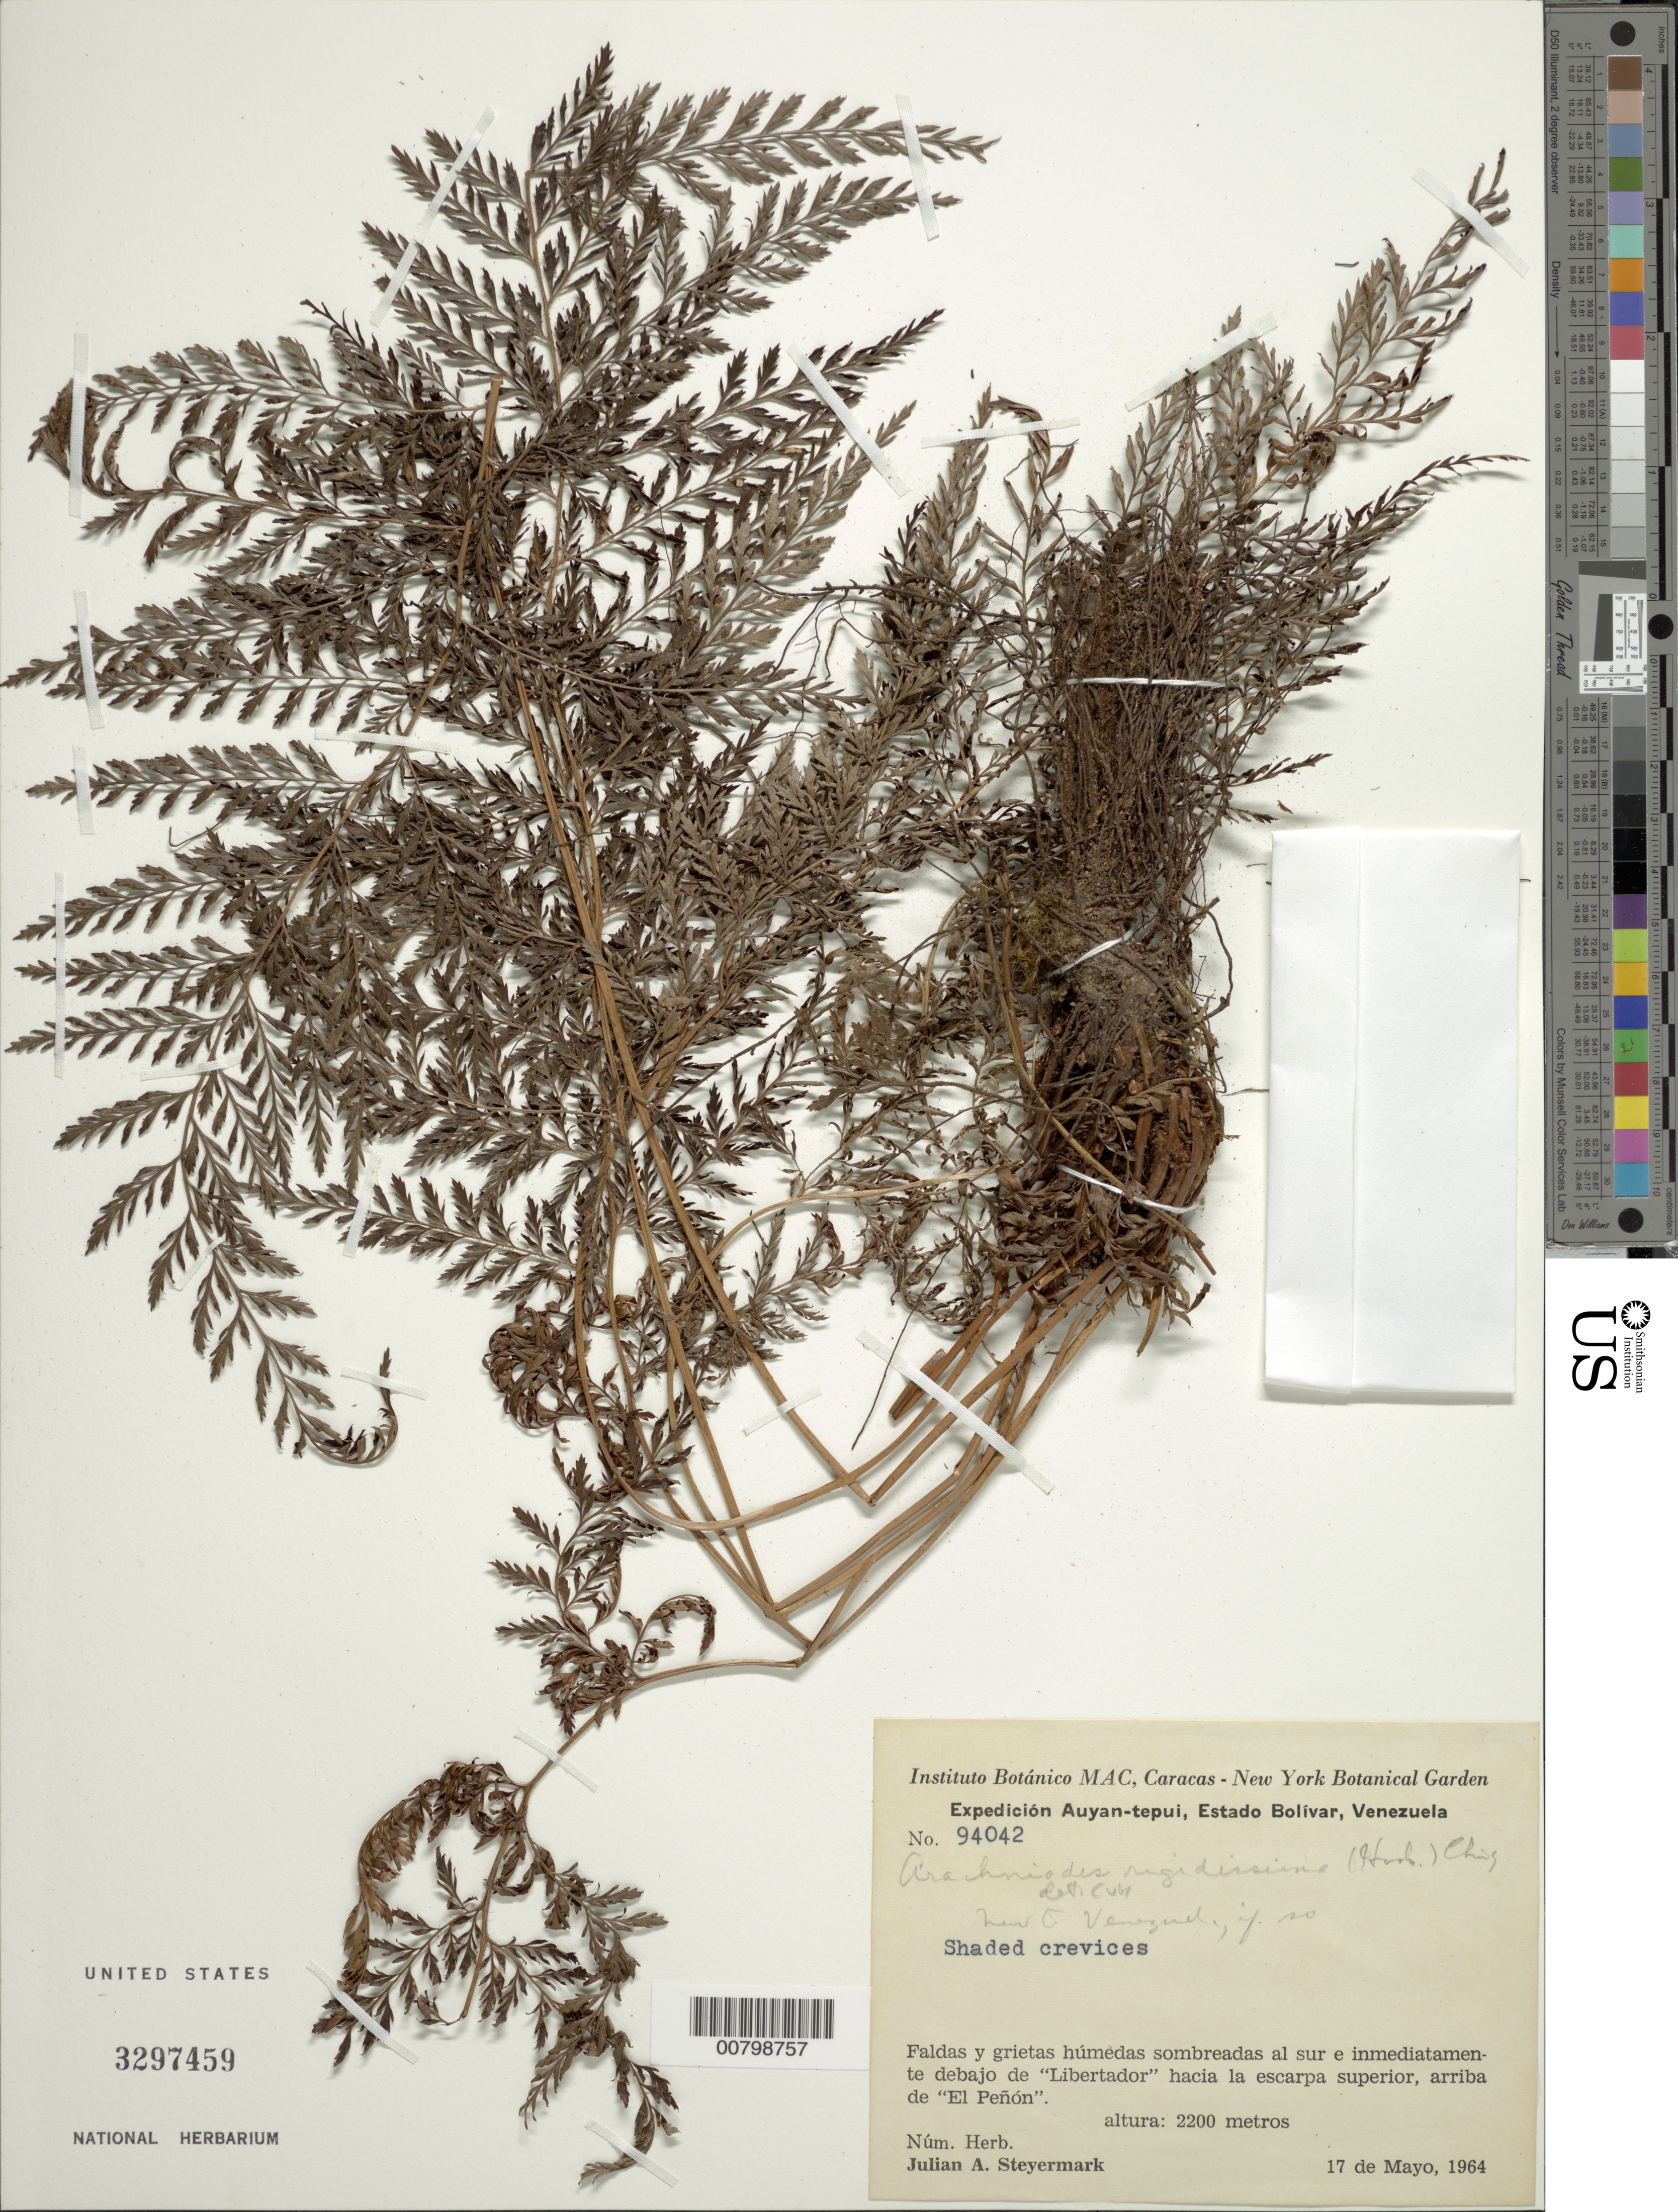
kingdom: Plantae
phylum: Tracheophyta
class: Polypodiopsida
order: Polypodiales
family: Dryopteridaceae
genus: Arachniodes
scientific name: Arachniodes rigidissima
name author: (Hook.) Proctor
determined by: Morton, C. V.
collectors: J. Steyermark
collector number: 94042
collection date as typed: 17-May-64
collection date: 1964-05-17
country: Venezuela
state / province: Bolívar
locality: Auyan-tepuí, near Liberatador, arriba de El Peñon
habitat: Shaded crevices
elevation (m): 2200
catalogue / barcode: US 3297459